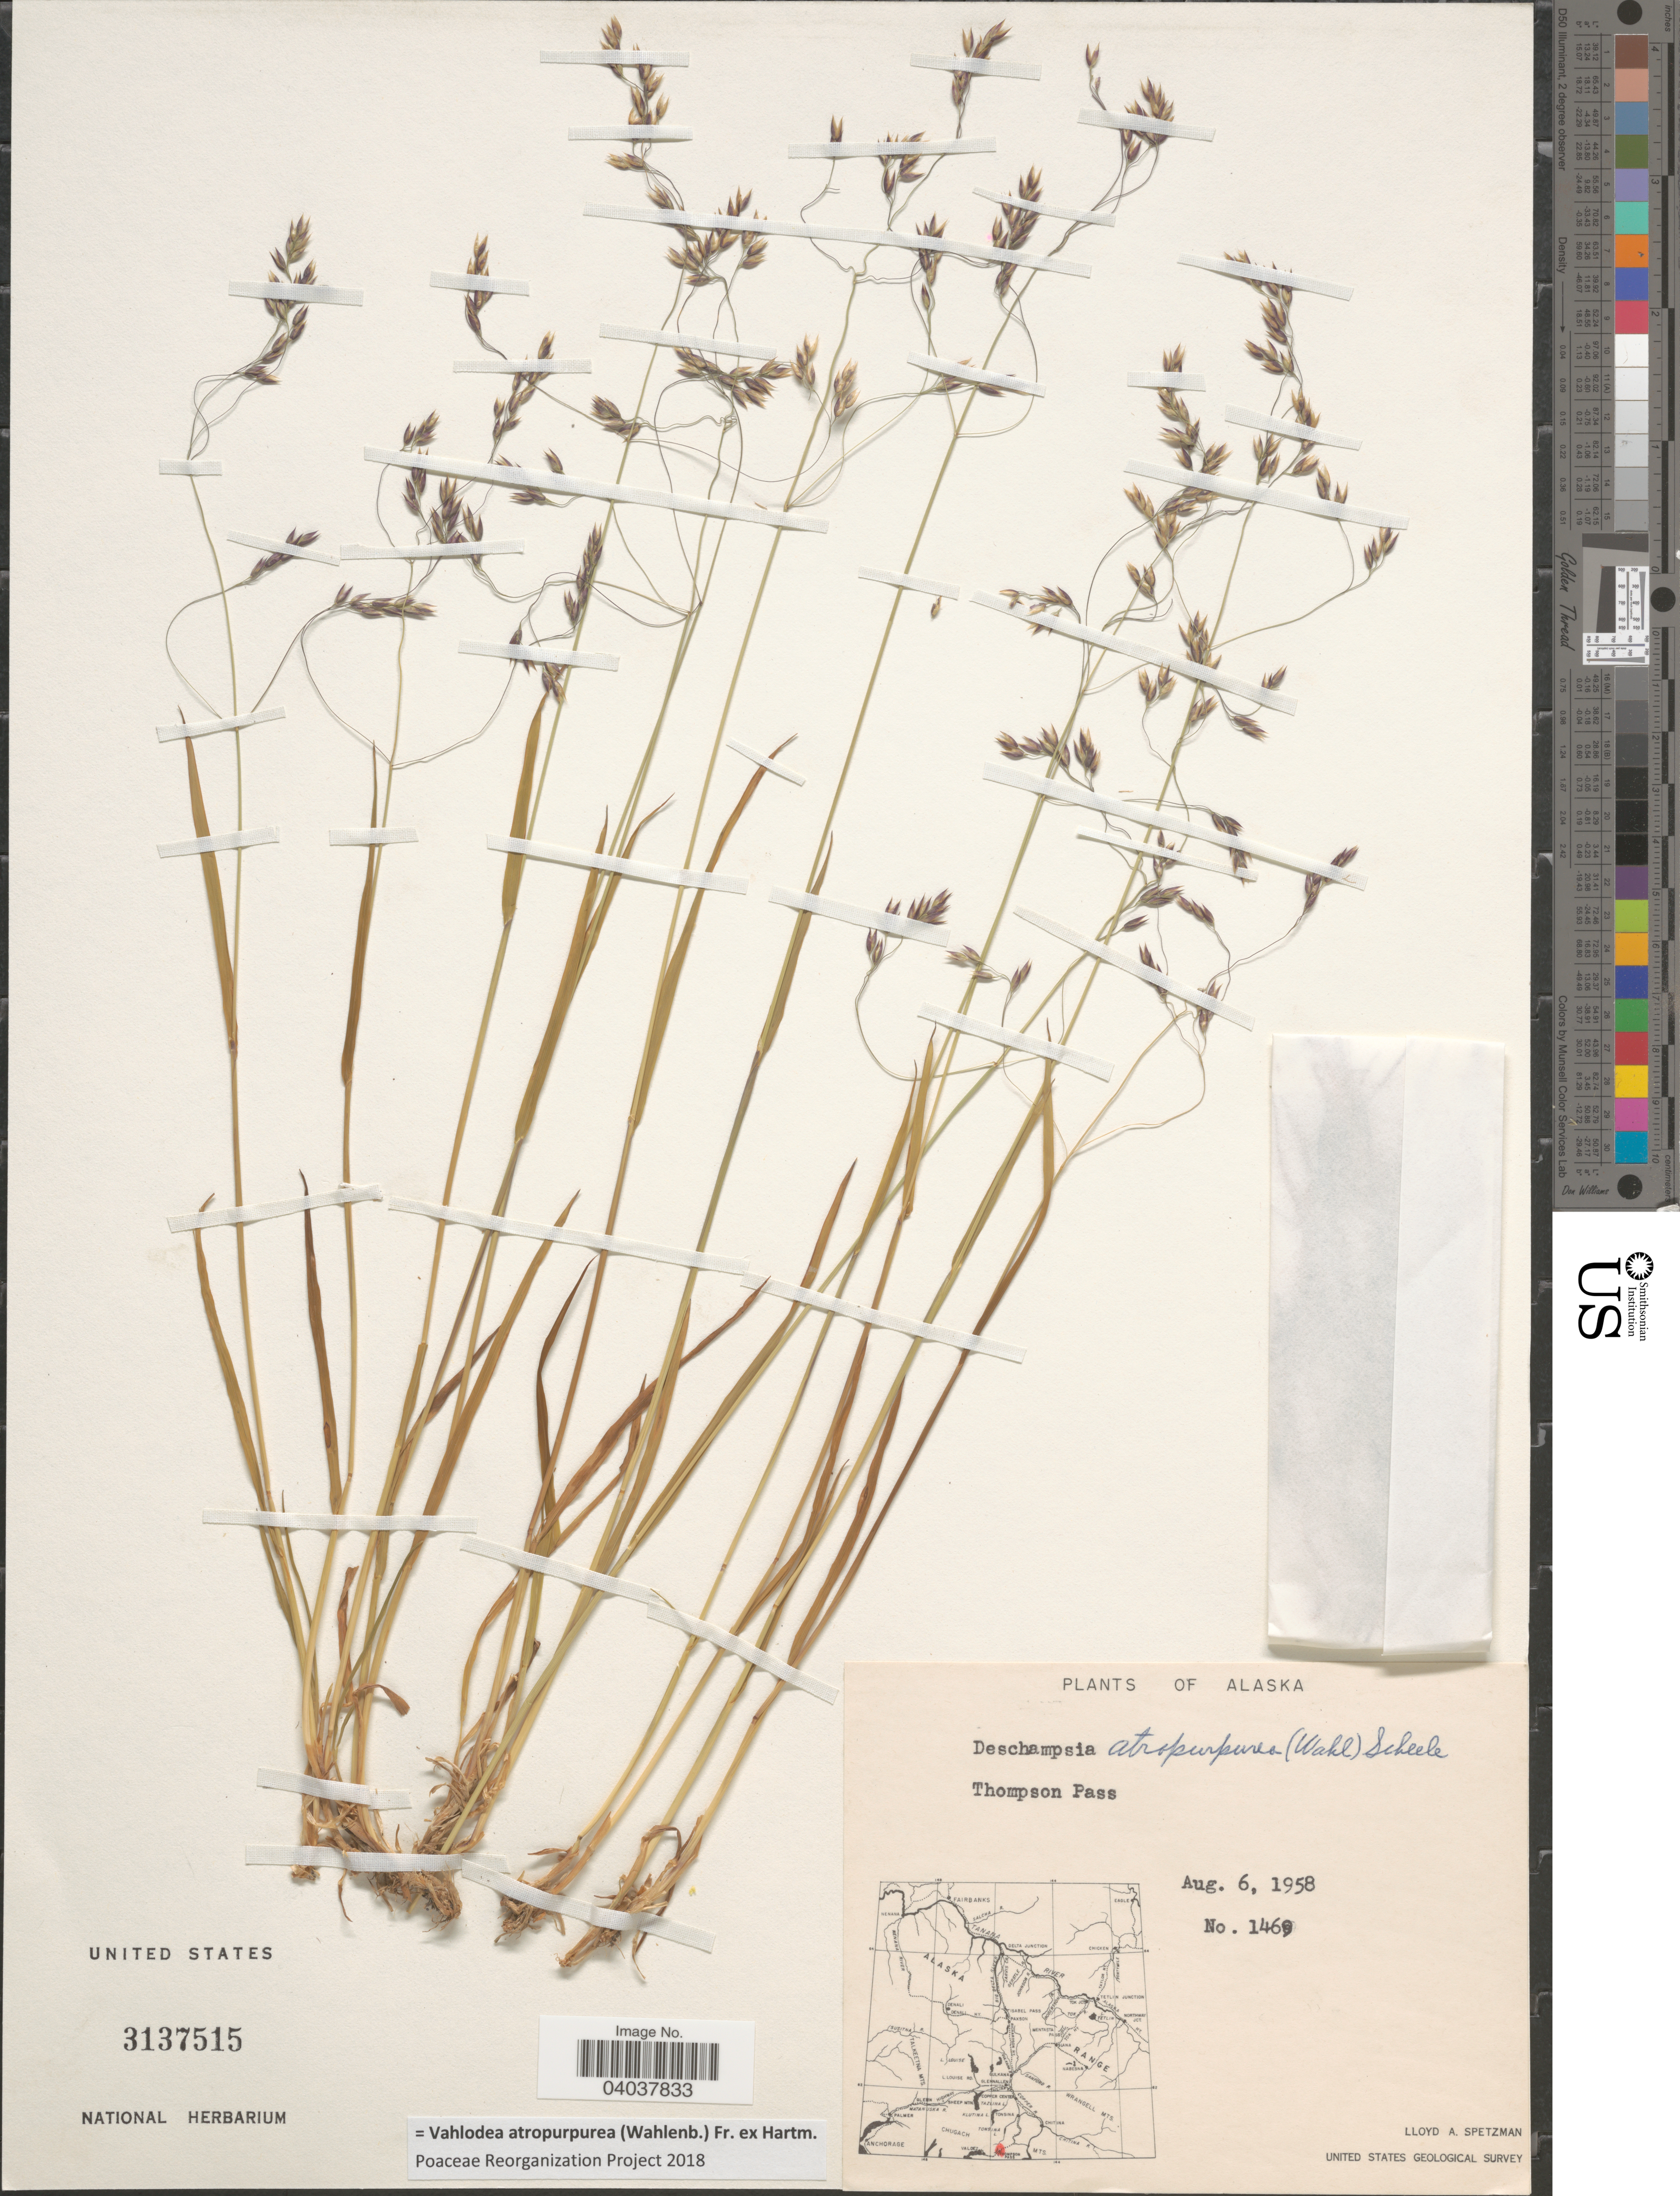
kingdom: Plantae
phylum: Tracheophyta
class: Liliopsida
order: Poales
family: Poaceae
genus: Vahlodea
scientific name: Vahlodea atropurpurea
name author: (Wahlenb.) Fr. ex Hartm.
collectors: L. Spetzman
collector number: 1469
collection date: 1958-08-06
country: United States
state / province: Alaska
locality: Thompson Pass.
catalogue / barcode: US 3137515